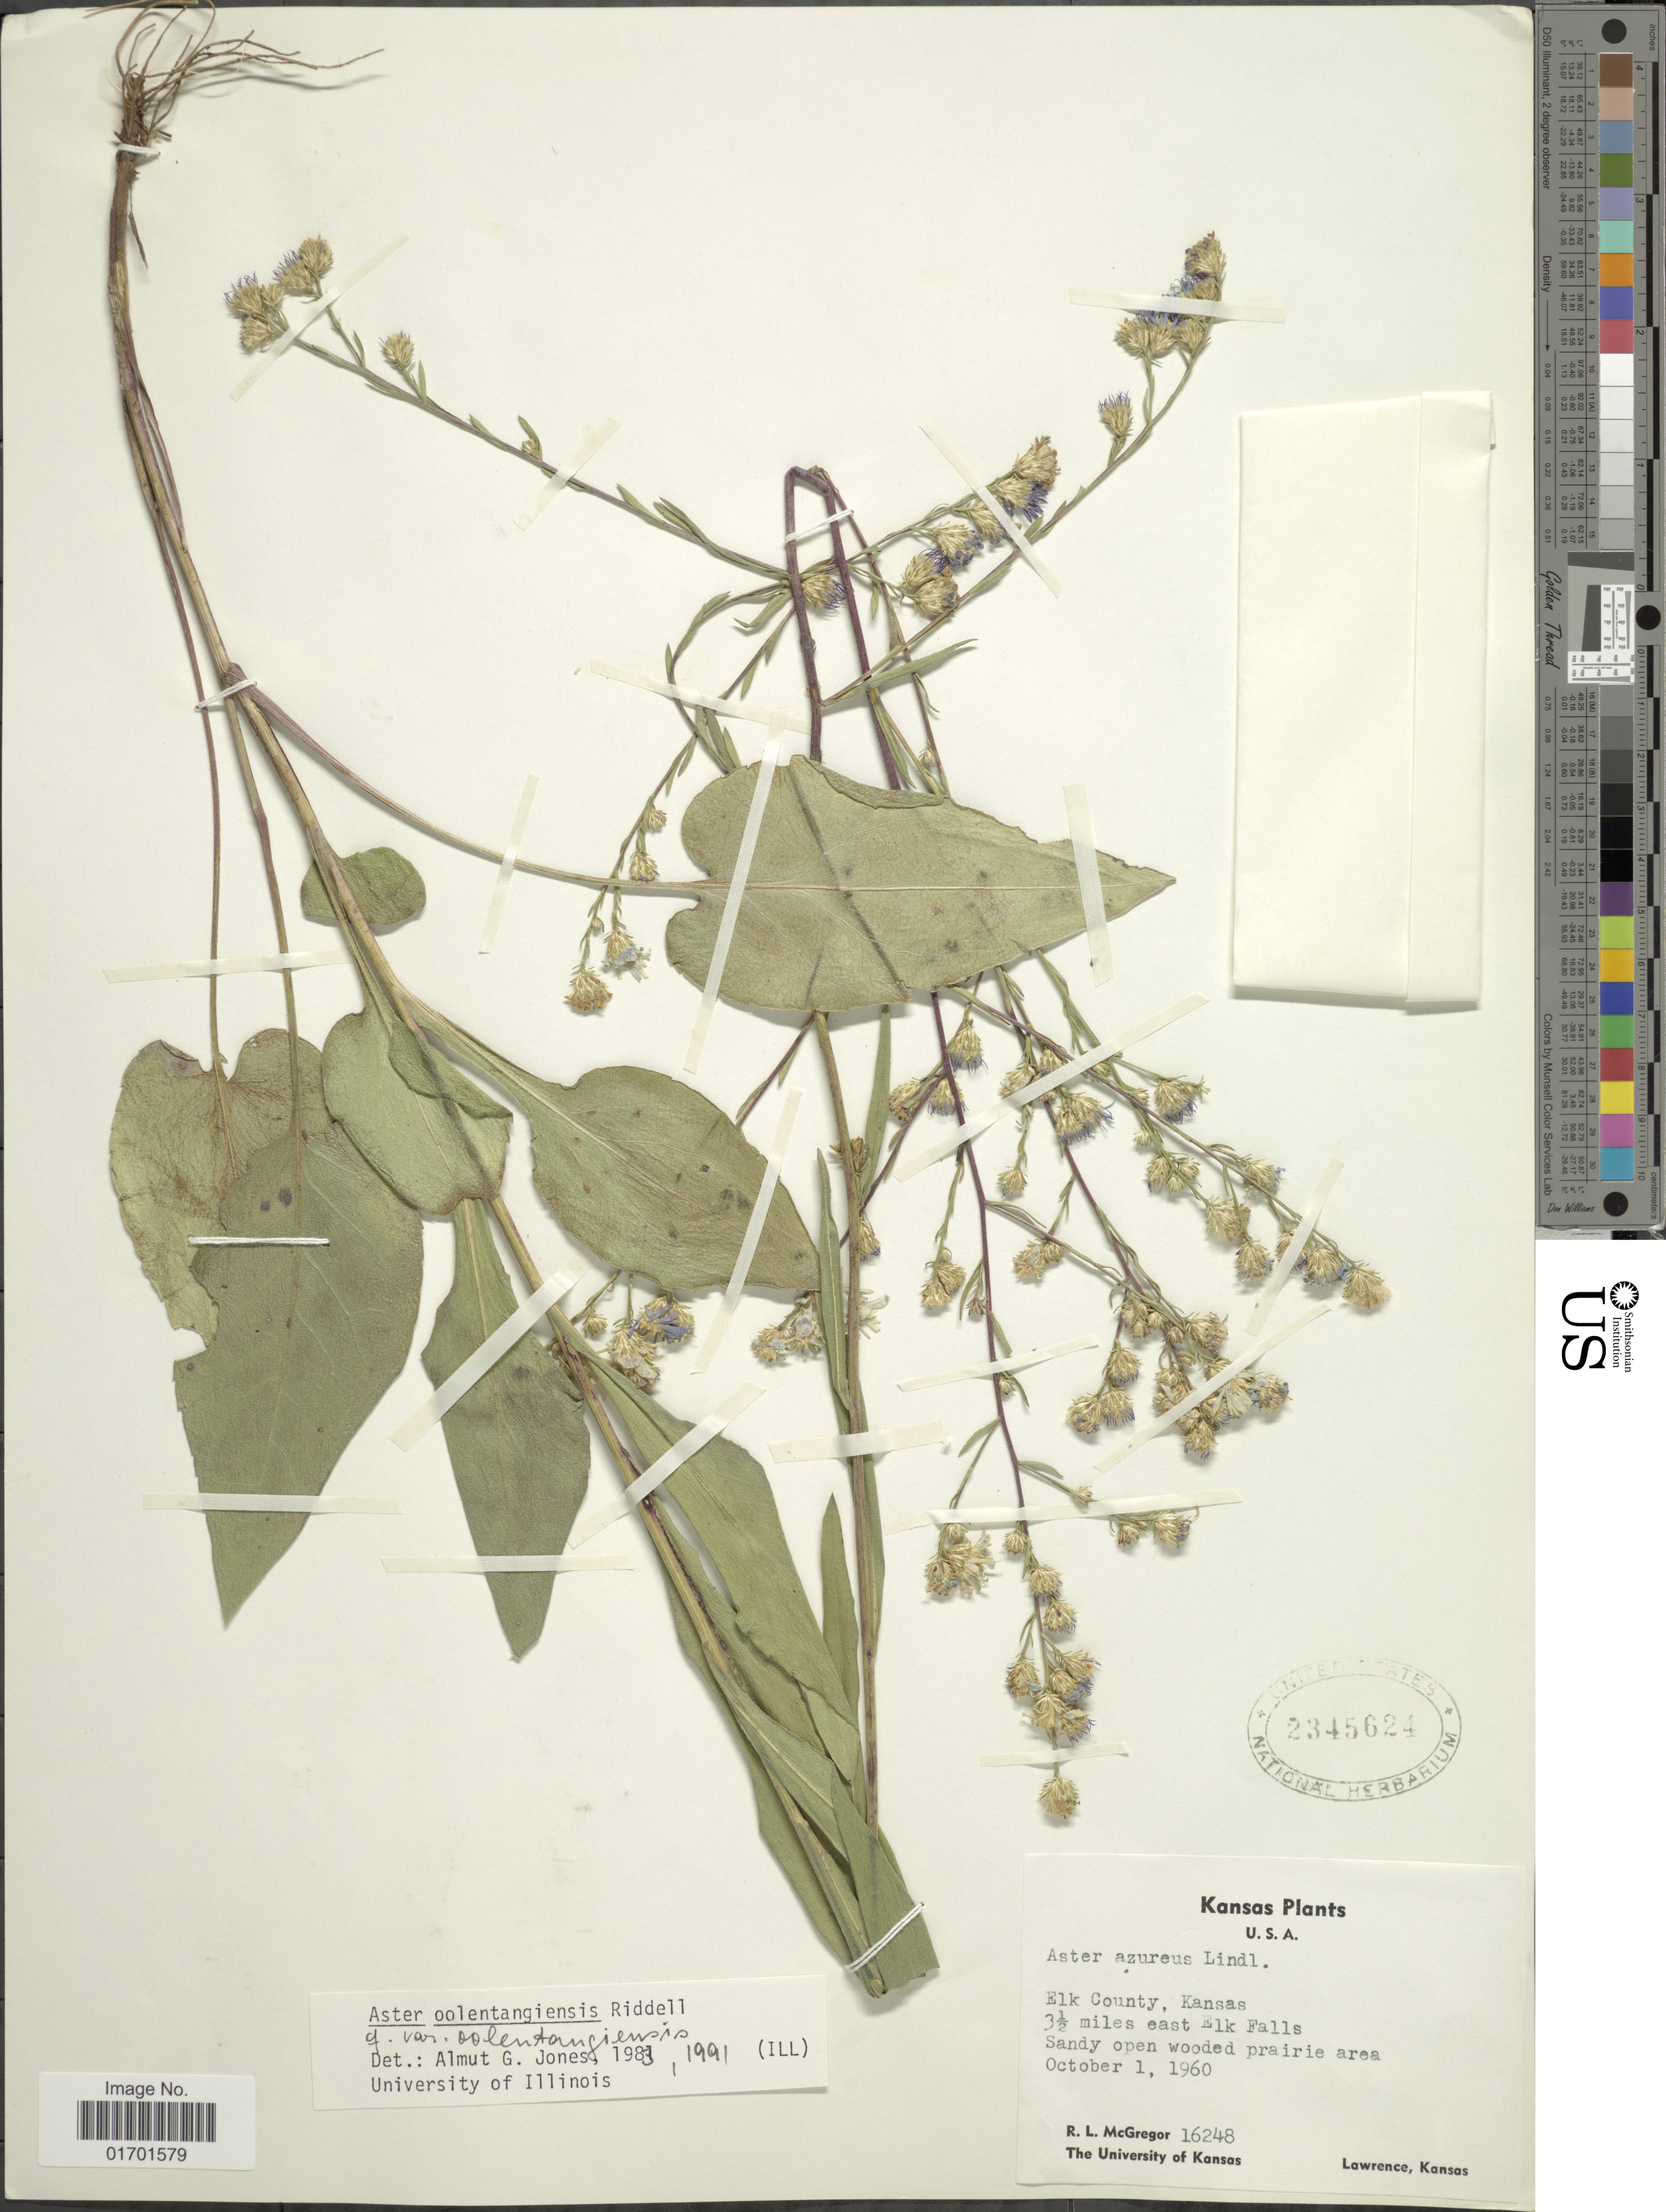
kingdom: Plantae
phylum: Tracheophyta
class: Magnoliopsida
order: Asterales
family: Asteraceae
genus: Symphyotrichum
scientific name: Symphyotrichum oolentangiense var. oolentangiense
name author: G.L. Nesom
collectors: R. McGregor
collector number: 16248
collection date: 1960-10-01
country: United States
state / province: Kansas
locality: Elk County, 3 1/2 miles east Elk Falls. Lawrence.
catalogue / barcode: US 2345624